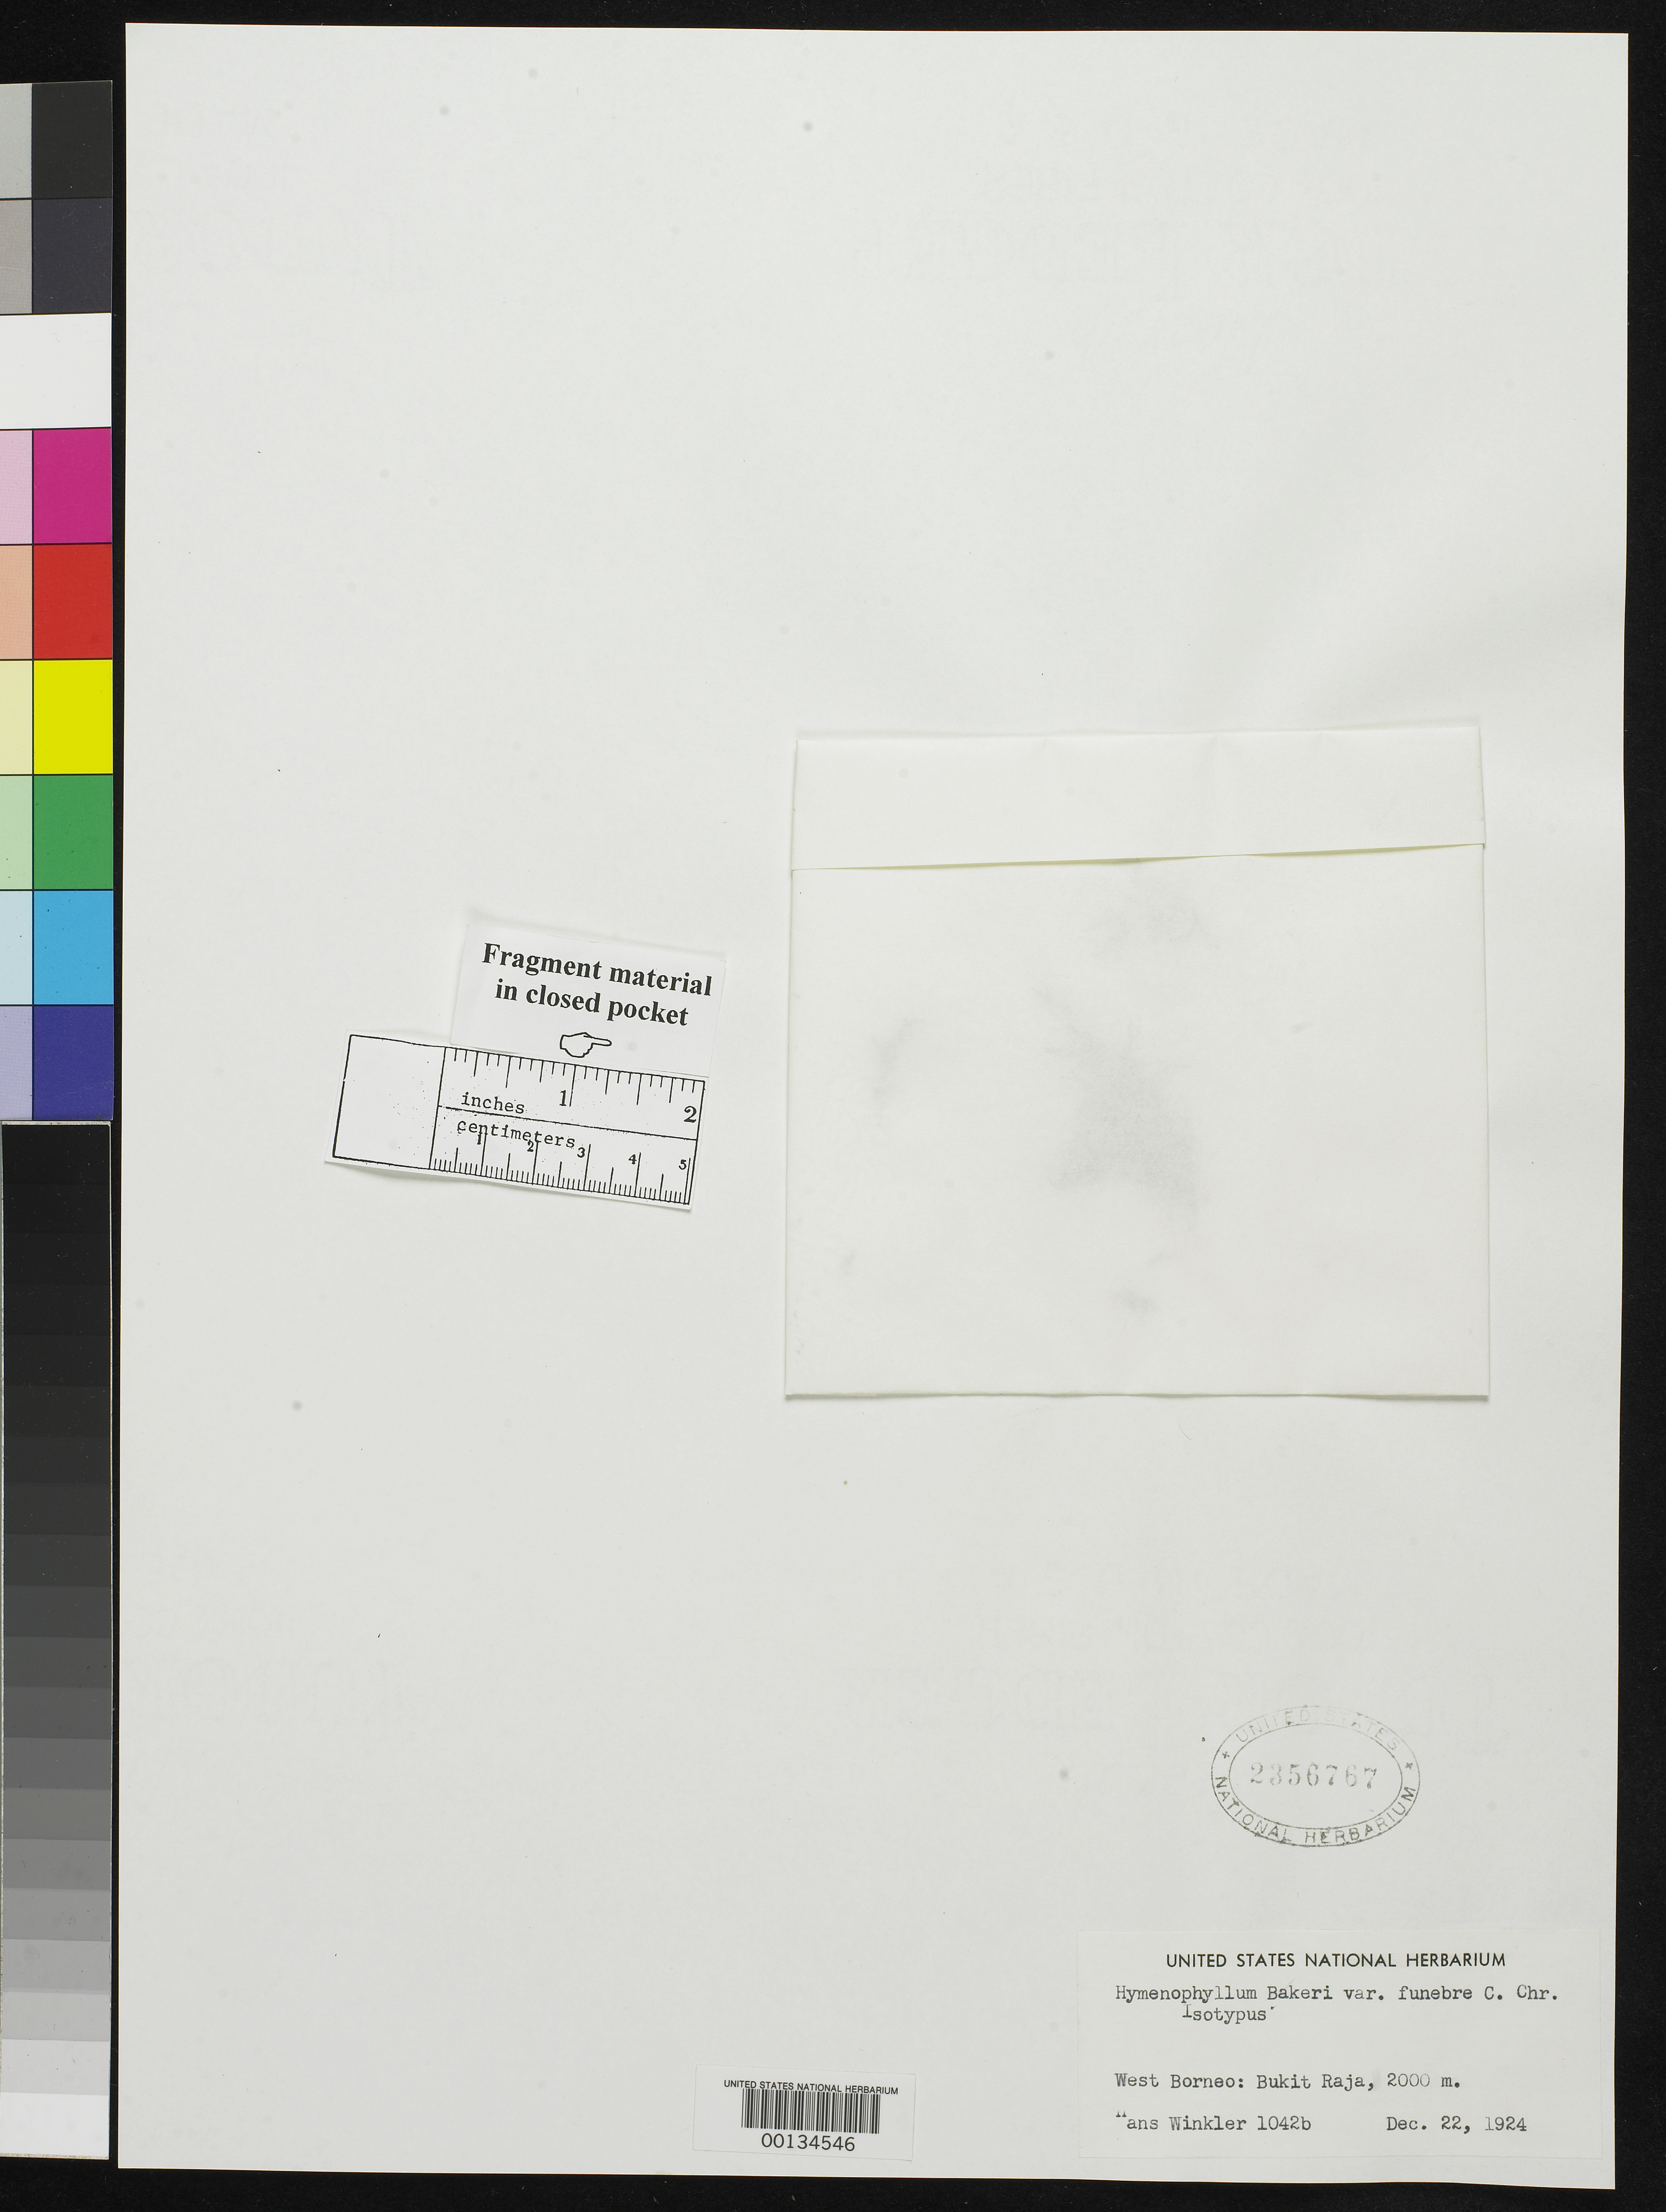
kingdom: Plantae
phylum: Tracheophyta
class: Polypodiopsida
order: Hymenophyllales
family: Hymenophyllaceae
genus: Hymenophyllum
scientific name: Hymenophyllum bakeri var. funebre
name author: C. Chr.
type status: Isotype Fragment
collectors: H. Winkler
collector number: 1042b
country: Brunei / Indonesia / Malaysia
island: Borneo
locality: West Borneo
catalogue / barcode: US 2356767